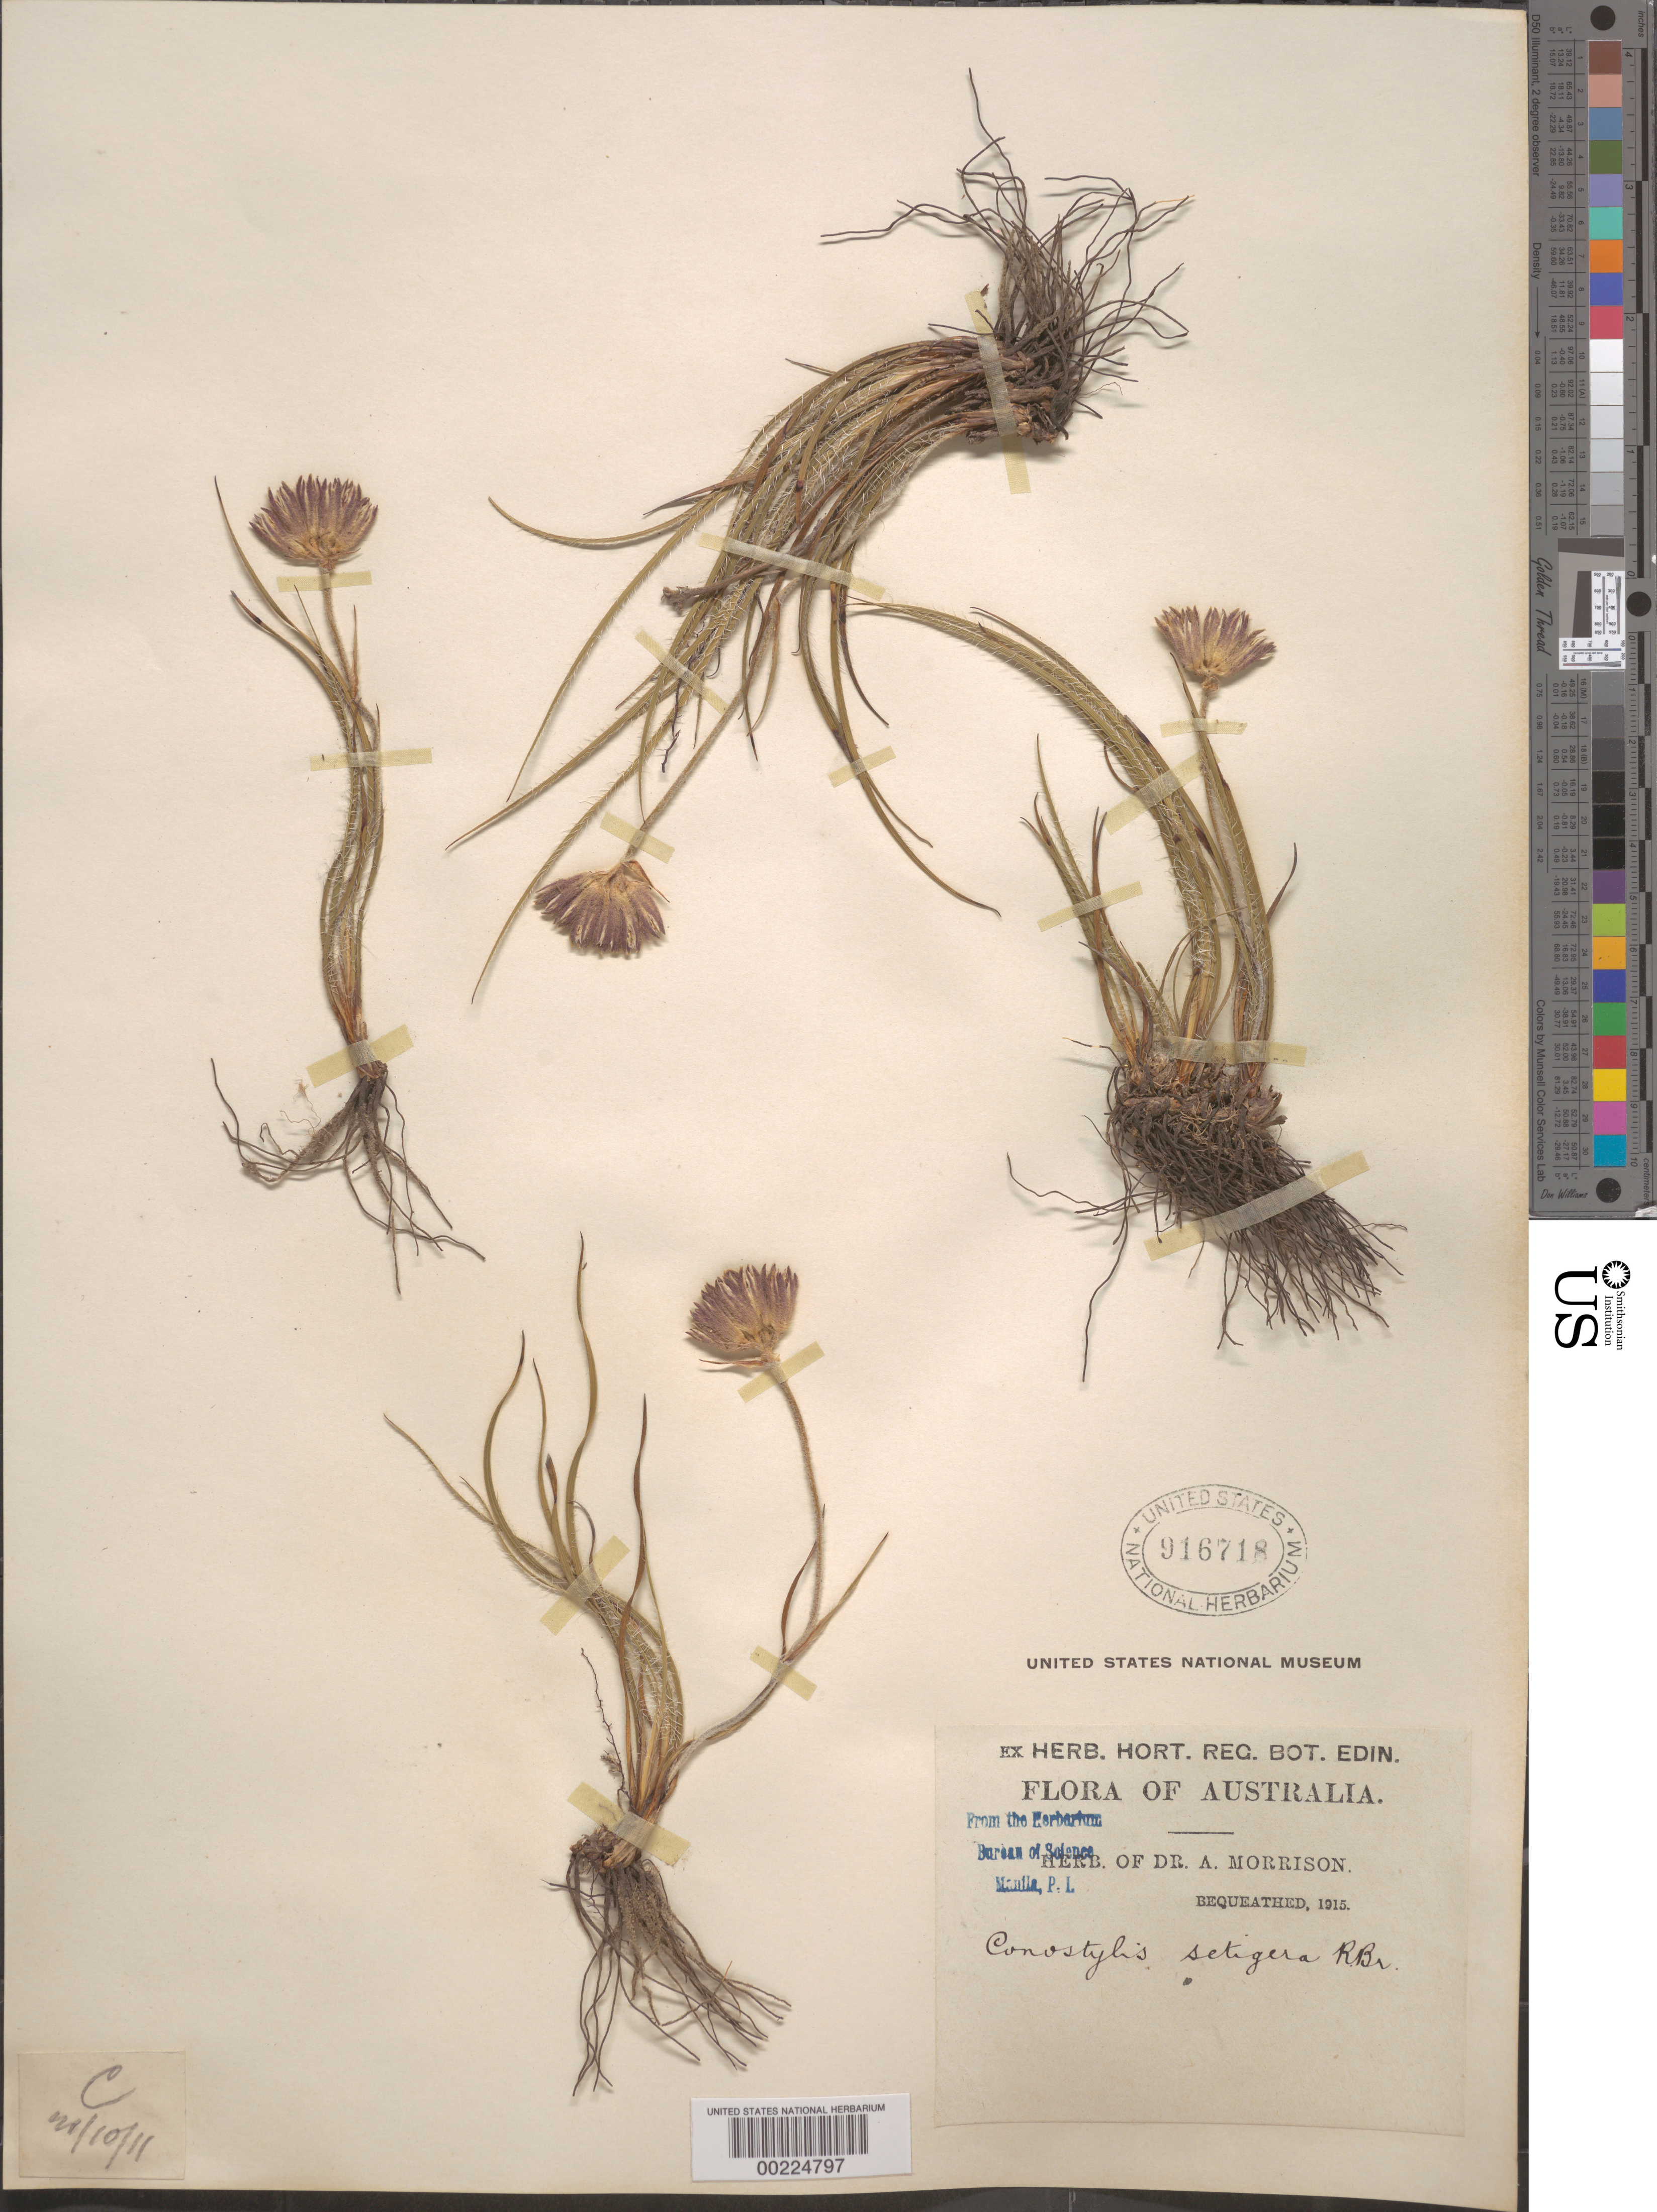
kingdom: Plantae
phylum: Tracheophyta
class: Liliopsida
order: Commelinales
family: Haemodoraceae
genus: Conostylis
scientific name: Conostylis setigera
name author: R. Br.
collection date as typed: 21 Oct 1911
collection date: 1911-10-21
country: Australia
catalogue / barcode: US 916718